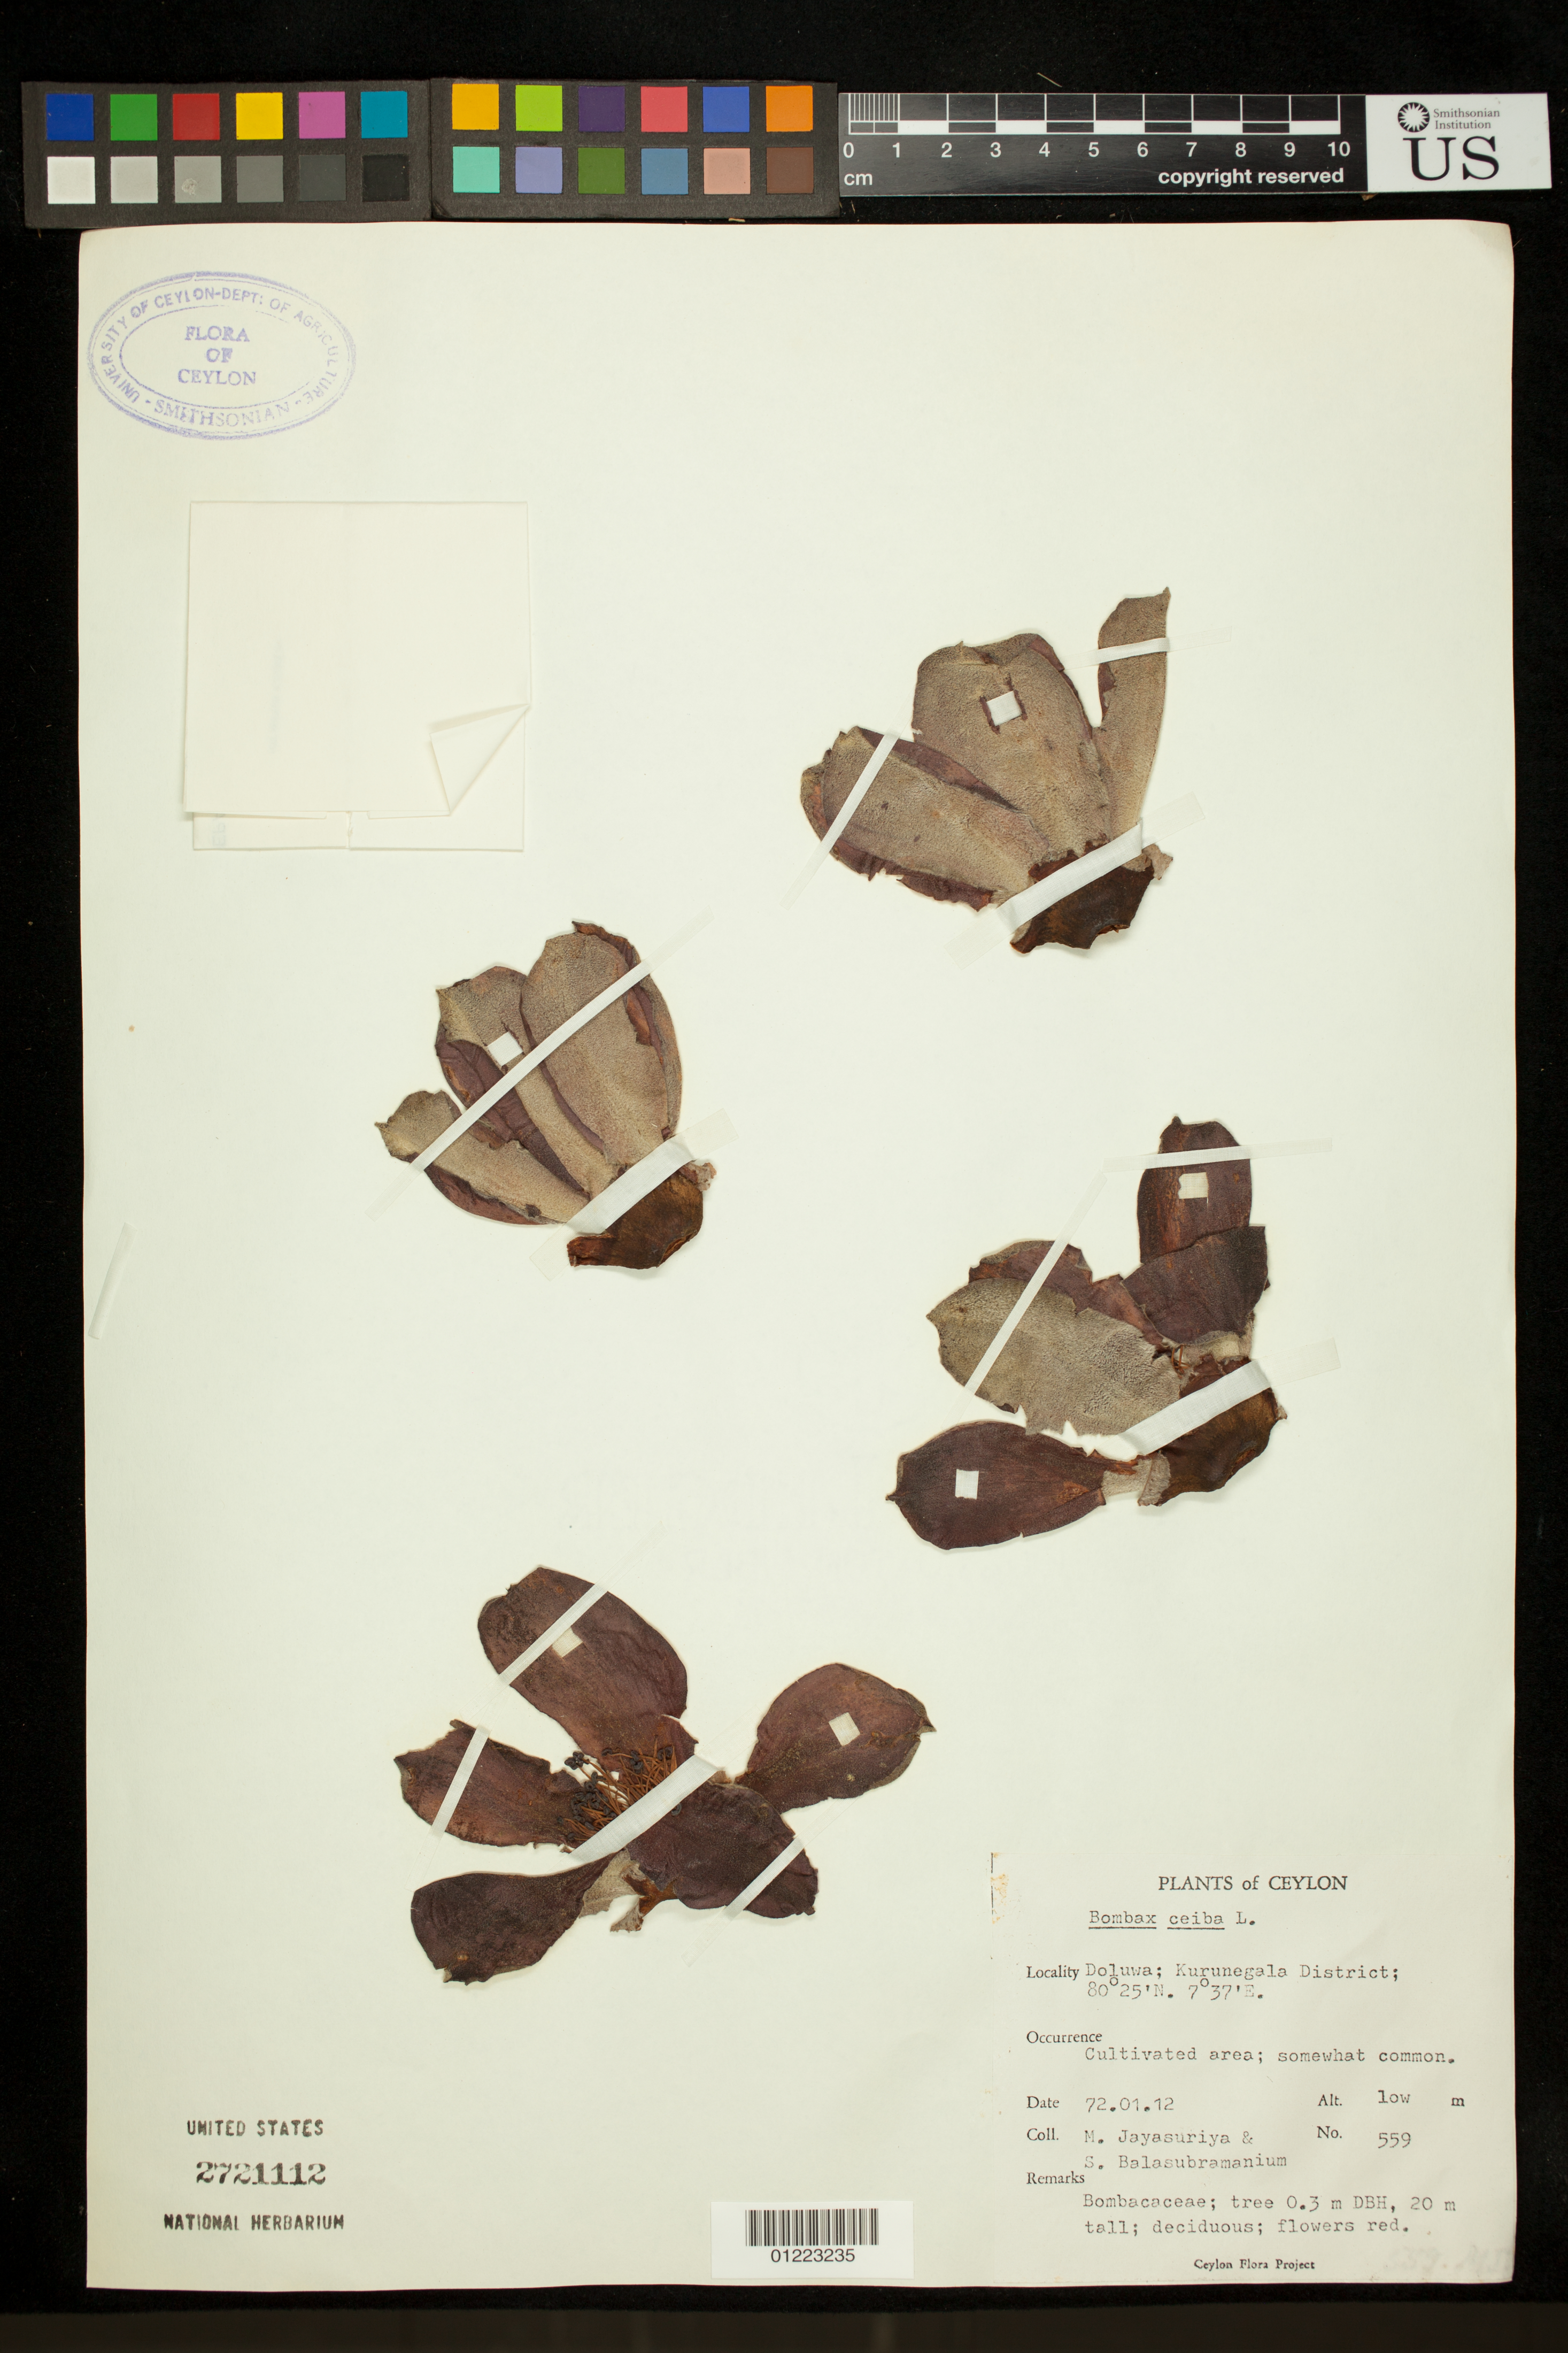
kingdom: Plantae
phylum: Tracheophyta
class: Magnoliopsida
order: Malvales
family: Malvaceae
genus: Bombax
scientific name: Bombax ceiba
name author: L.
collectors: M. Jayasuriya & S. Balasubramanium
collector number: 559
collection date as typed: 1/12/1972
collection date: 1972-01-12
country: Sri Lanka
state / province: North Western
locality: Ceylon. Doluwa; Kurunegala District. Cultivated area; somewhat common.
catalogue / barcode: US 2721112